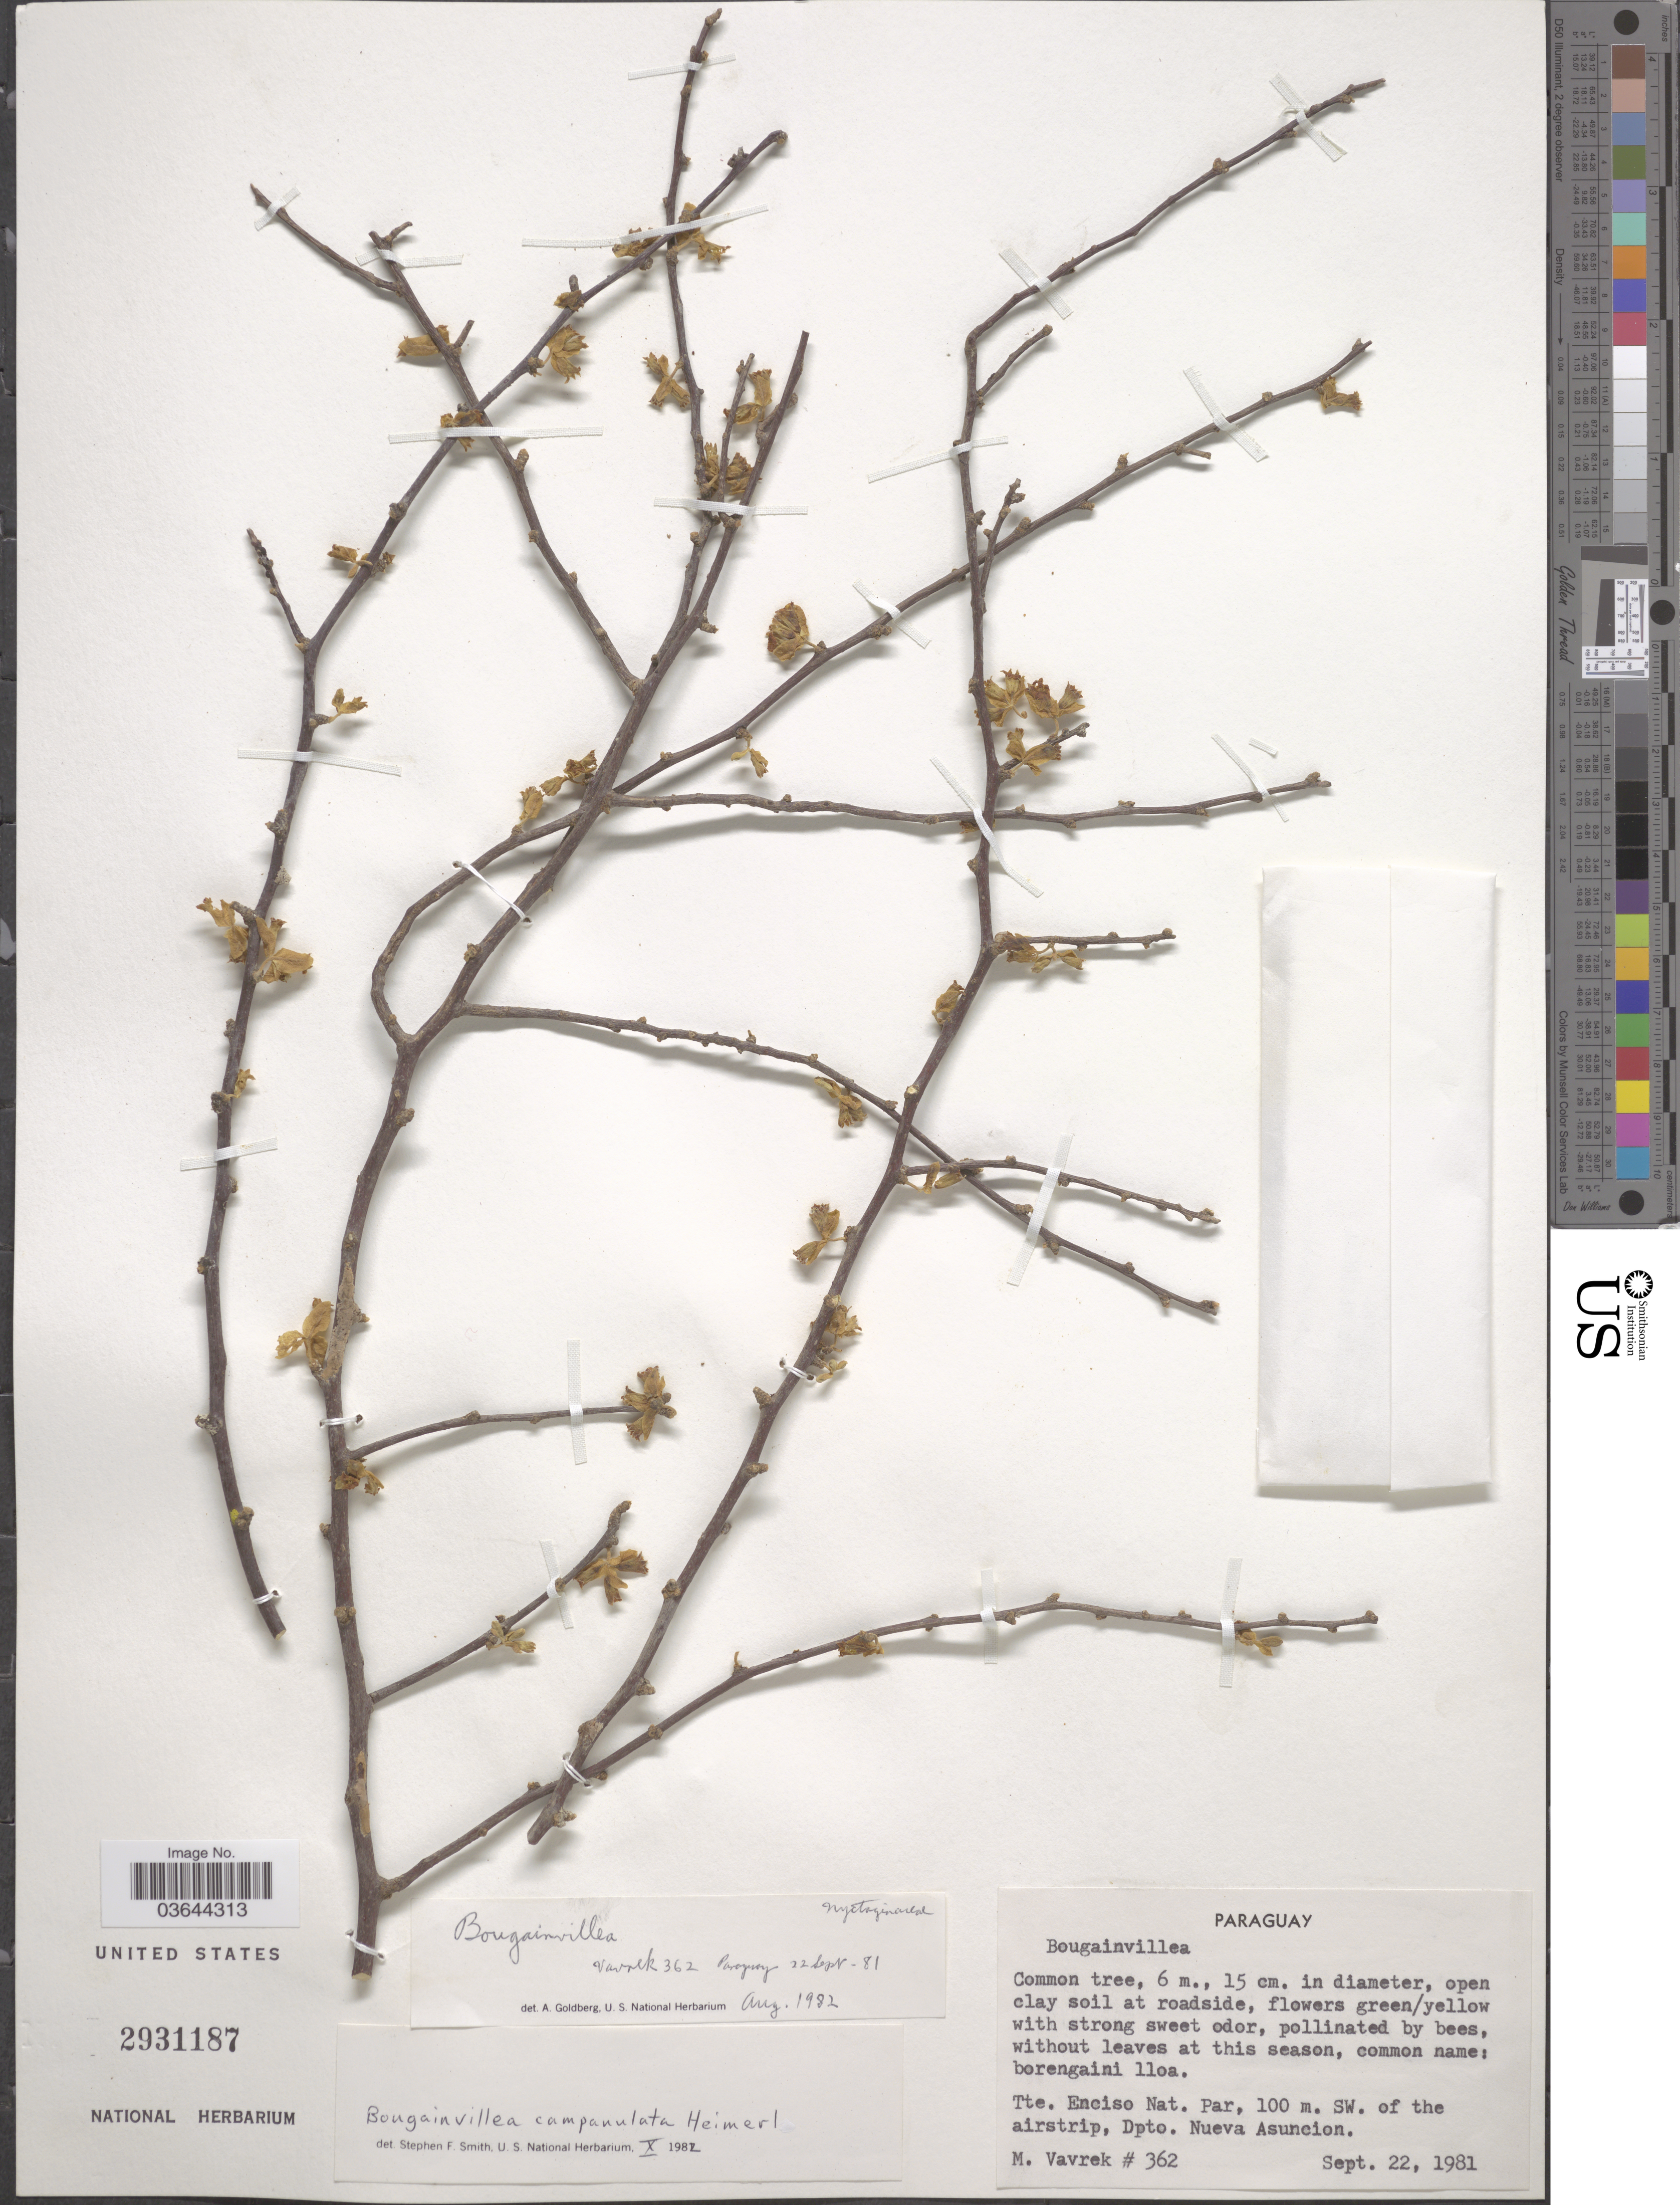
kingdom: Plantae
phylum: Tracheophyta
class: Magnoliopsida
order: Caryophyllales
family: Nyctaginaceae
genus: Bougainvillea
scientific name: Bougainvillea campanulata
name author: Heimerl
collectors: M. Vavrek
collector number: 362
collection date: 1981-09-22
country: Paraguay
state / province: Asuncion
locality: Tte. Enciso Nat. Par, 100 m. SW. of the airstrip, Dpto. Nueva Asuncion.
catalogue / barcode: US 2931187